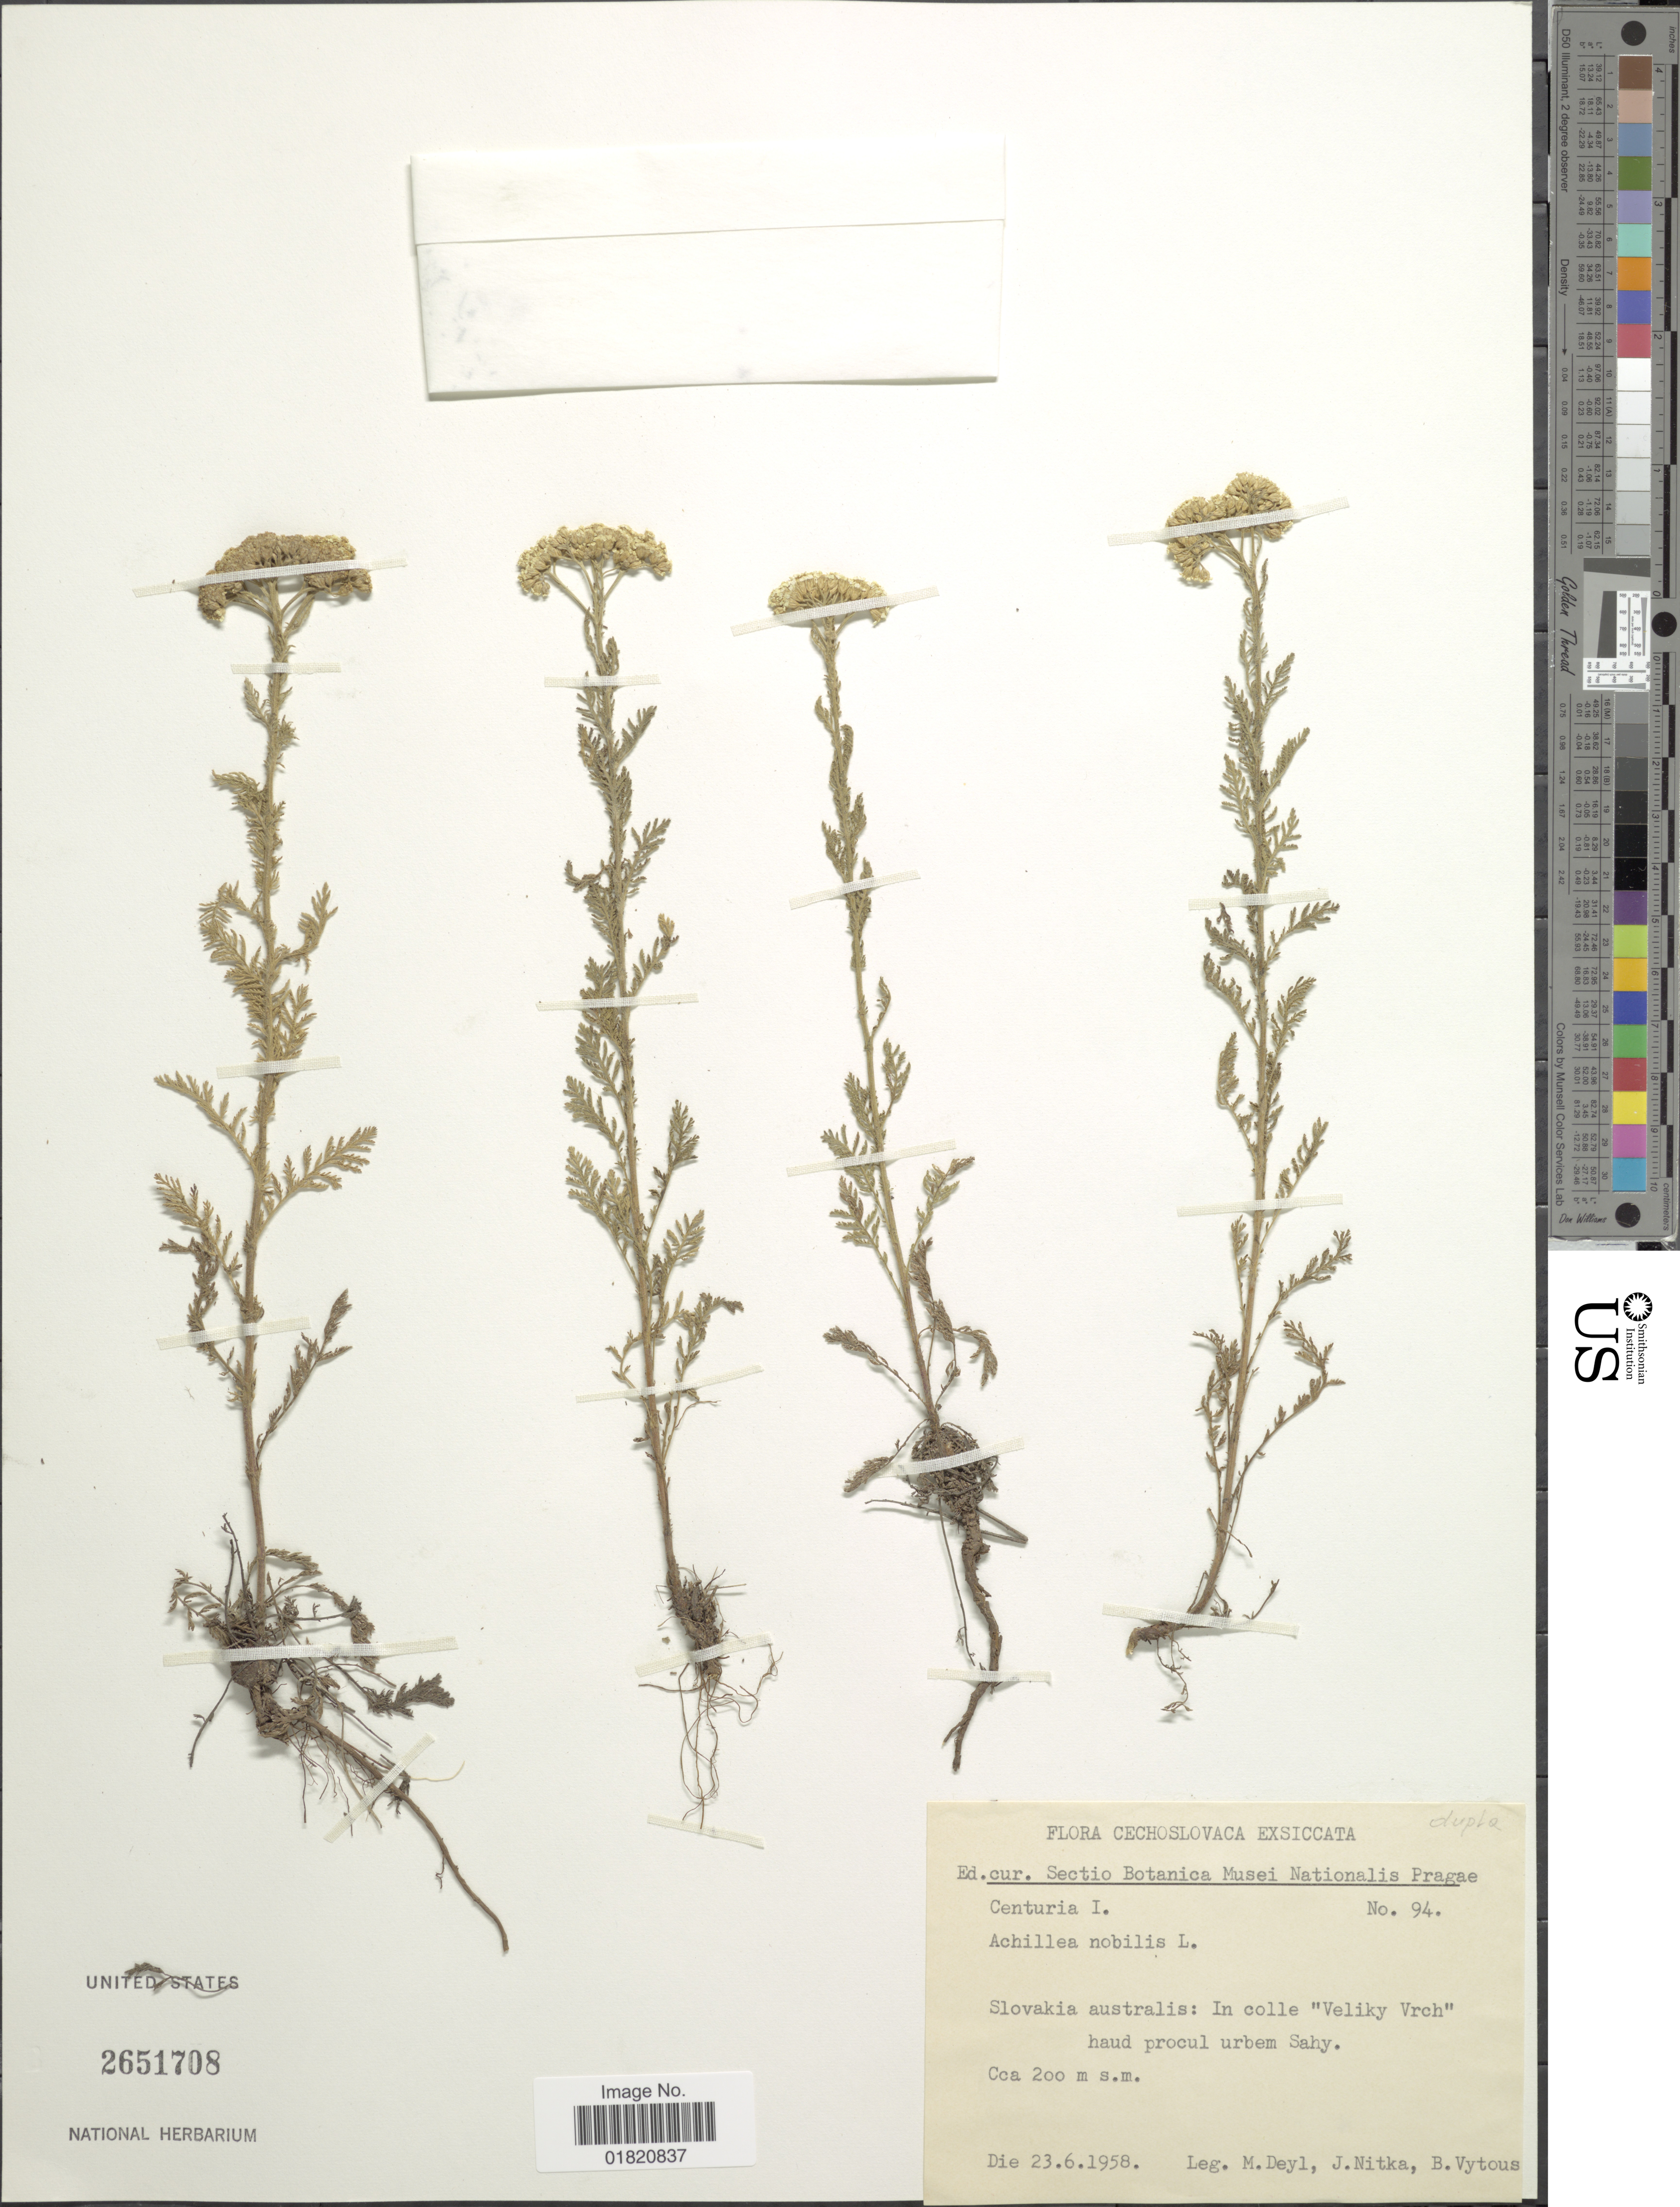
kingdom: Plantae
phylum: Tracheophyta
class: Magnoliopsida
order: Asterales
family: Asteraceae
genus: Achillea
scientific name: Achillea nobilis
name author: L.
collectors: M. Deyl, J. Nitka & B. Vytous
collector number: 94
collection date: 1958-06-12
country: Slovakia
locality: Cechoslovaca. Slovakia australis: in colle "Veliky Vrch" haud procul urbem Sahy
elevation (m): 200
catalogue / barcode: US 2651708